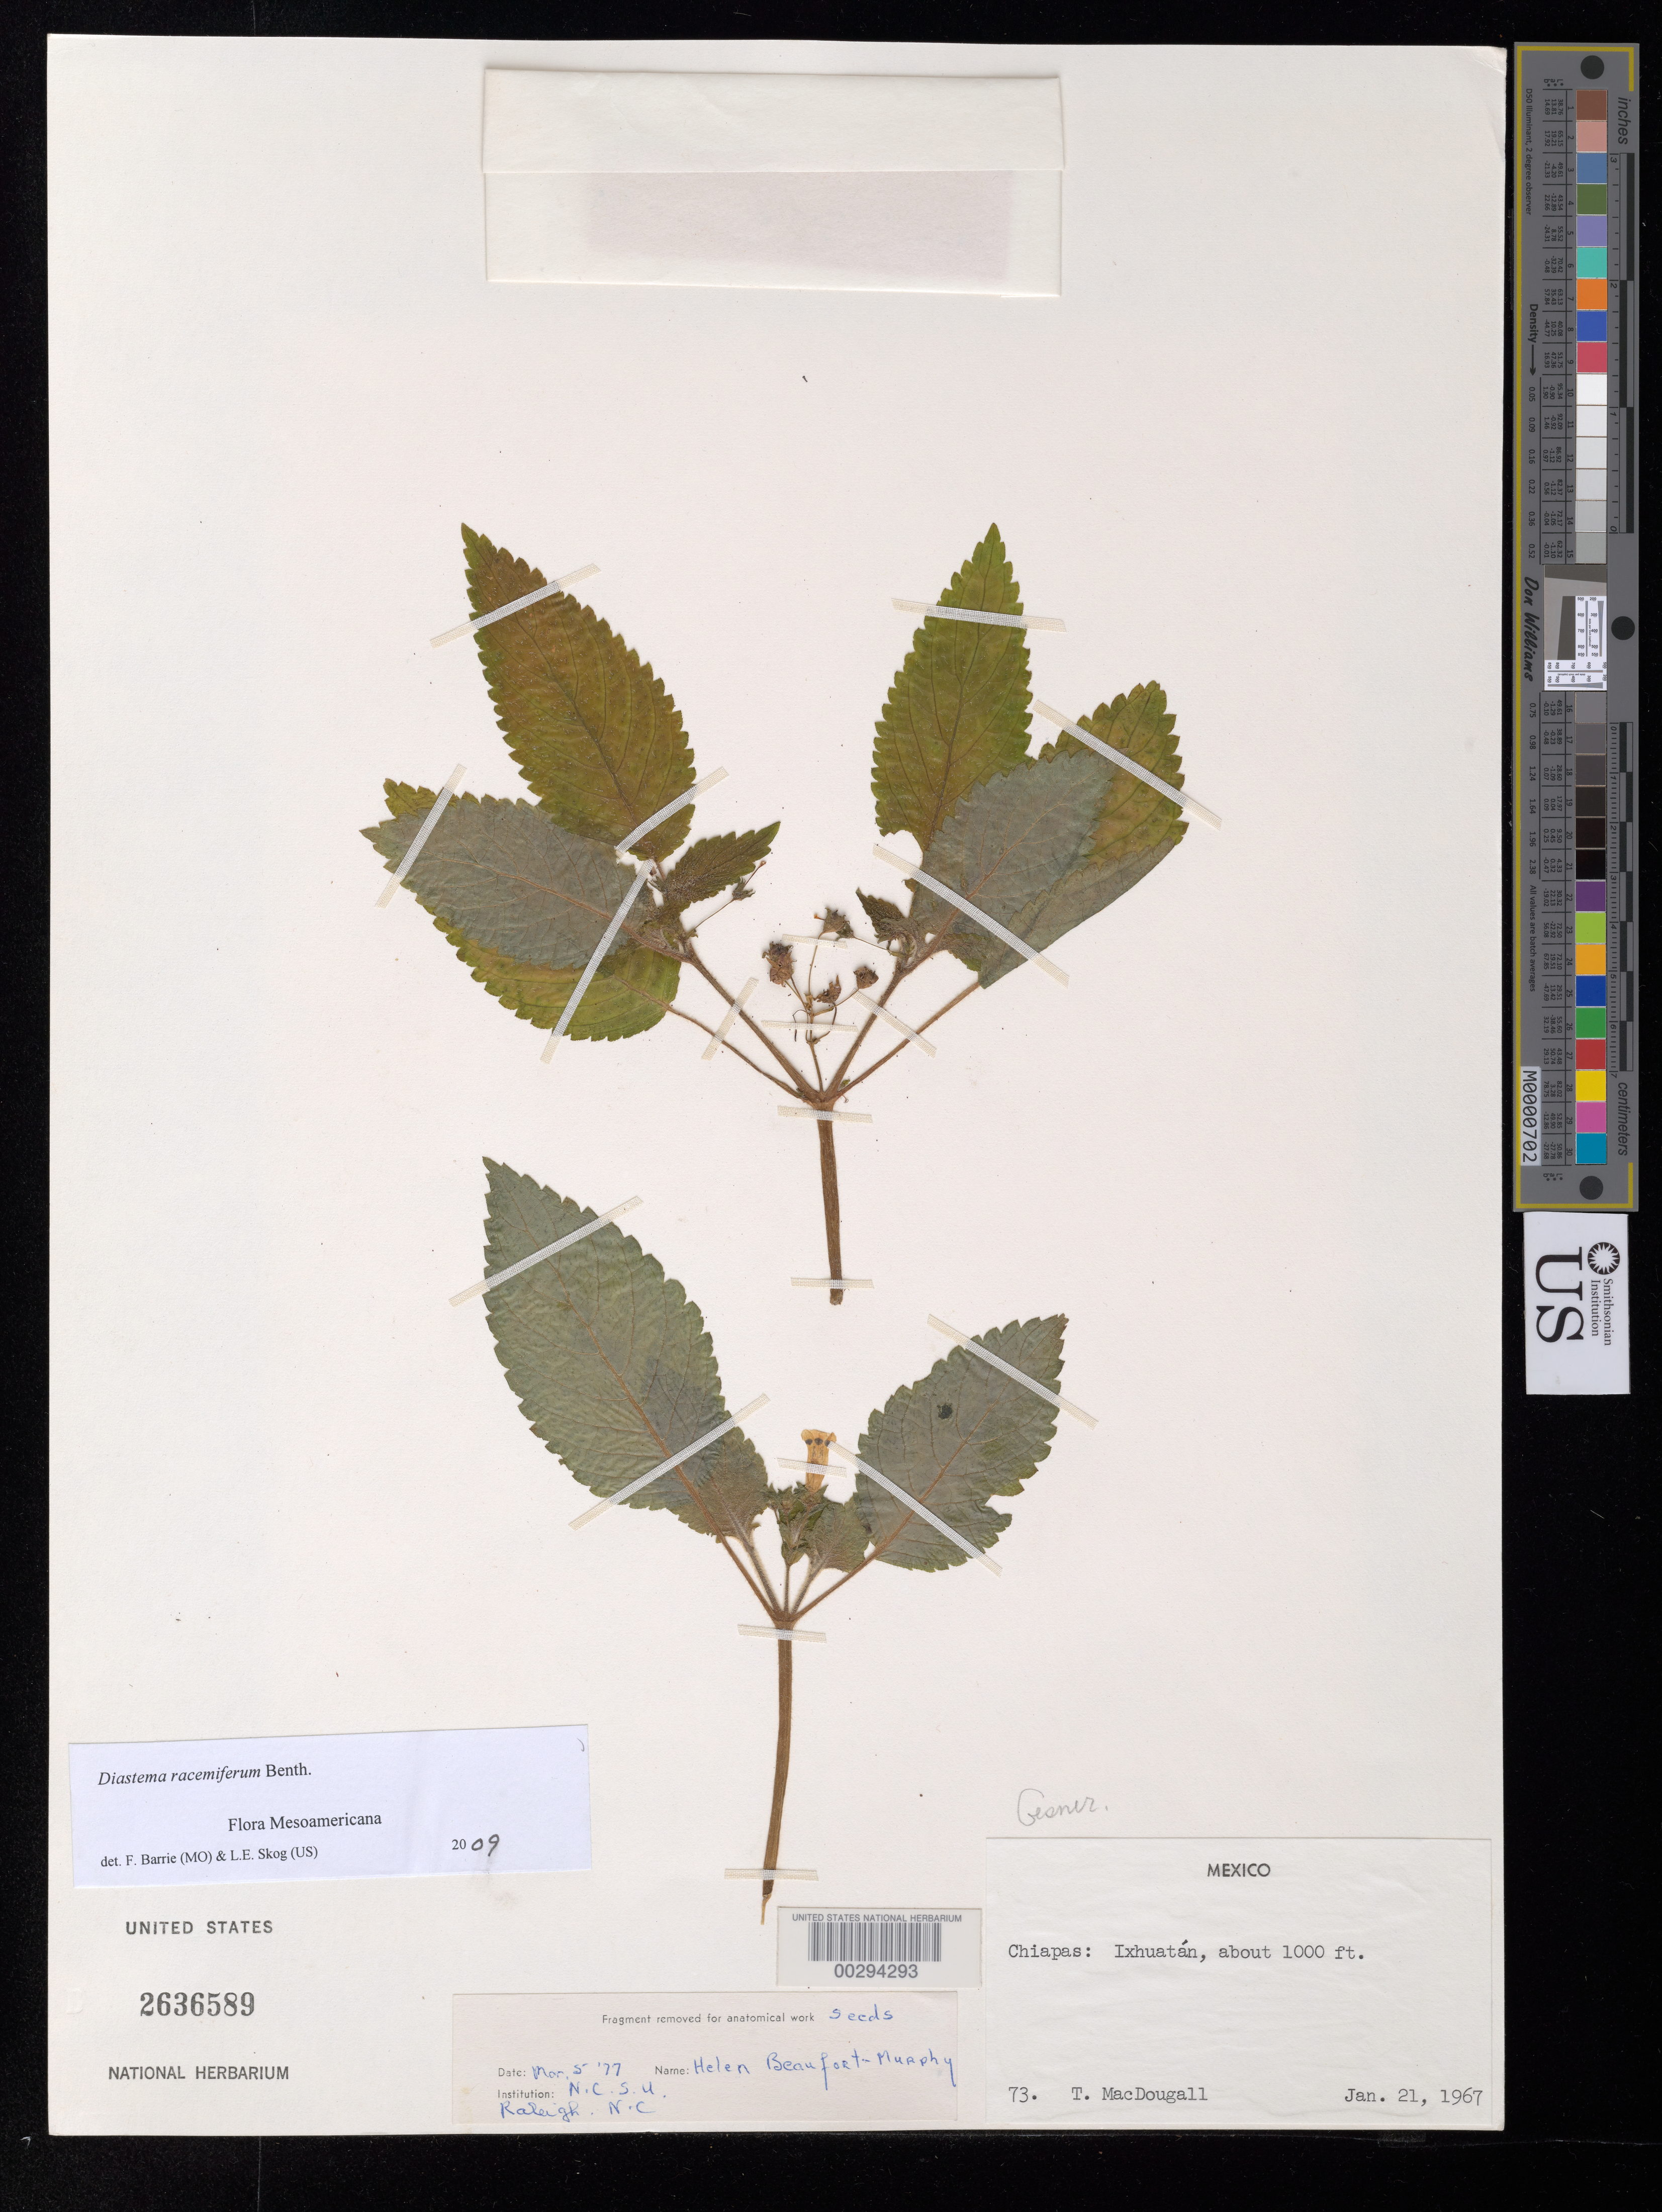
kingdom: Plantae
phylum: Tracheophyta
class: Magnoliopsida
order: Lamiales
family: Gesneriaceae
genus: Diastema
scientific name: Diastema racemiferum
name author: Benth.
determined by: Barrie, F. R.; Skog, Laurence E.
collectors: T. Macdougall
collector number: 73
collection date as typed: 21 Jan 1967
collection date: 1967-01-21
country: Mexico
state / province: Chiapas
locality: Ixhuatán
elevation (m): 305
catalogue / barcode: US 2636589